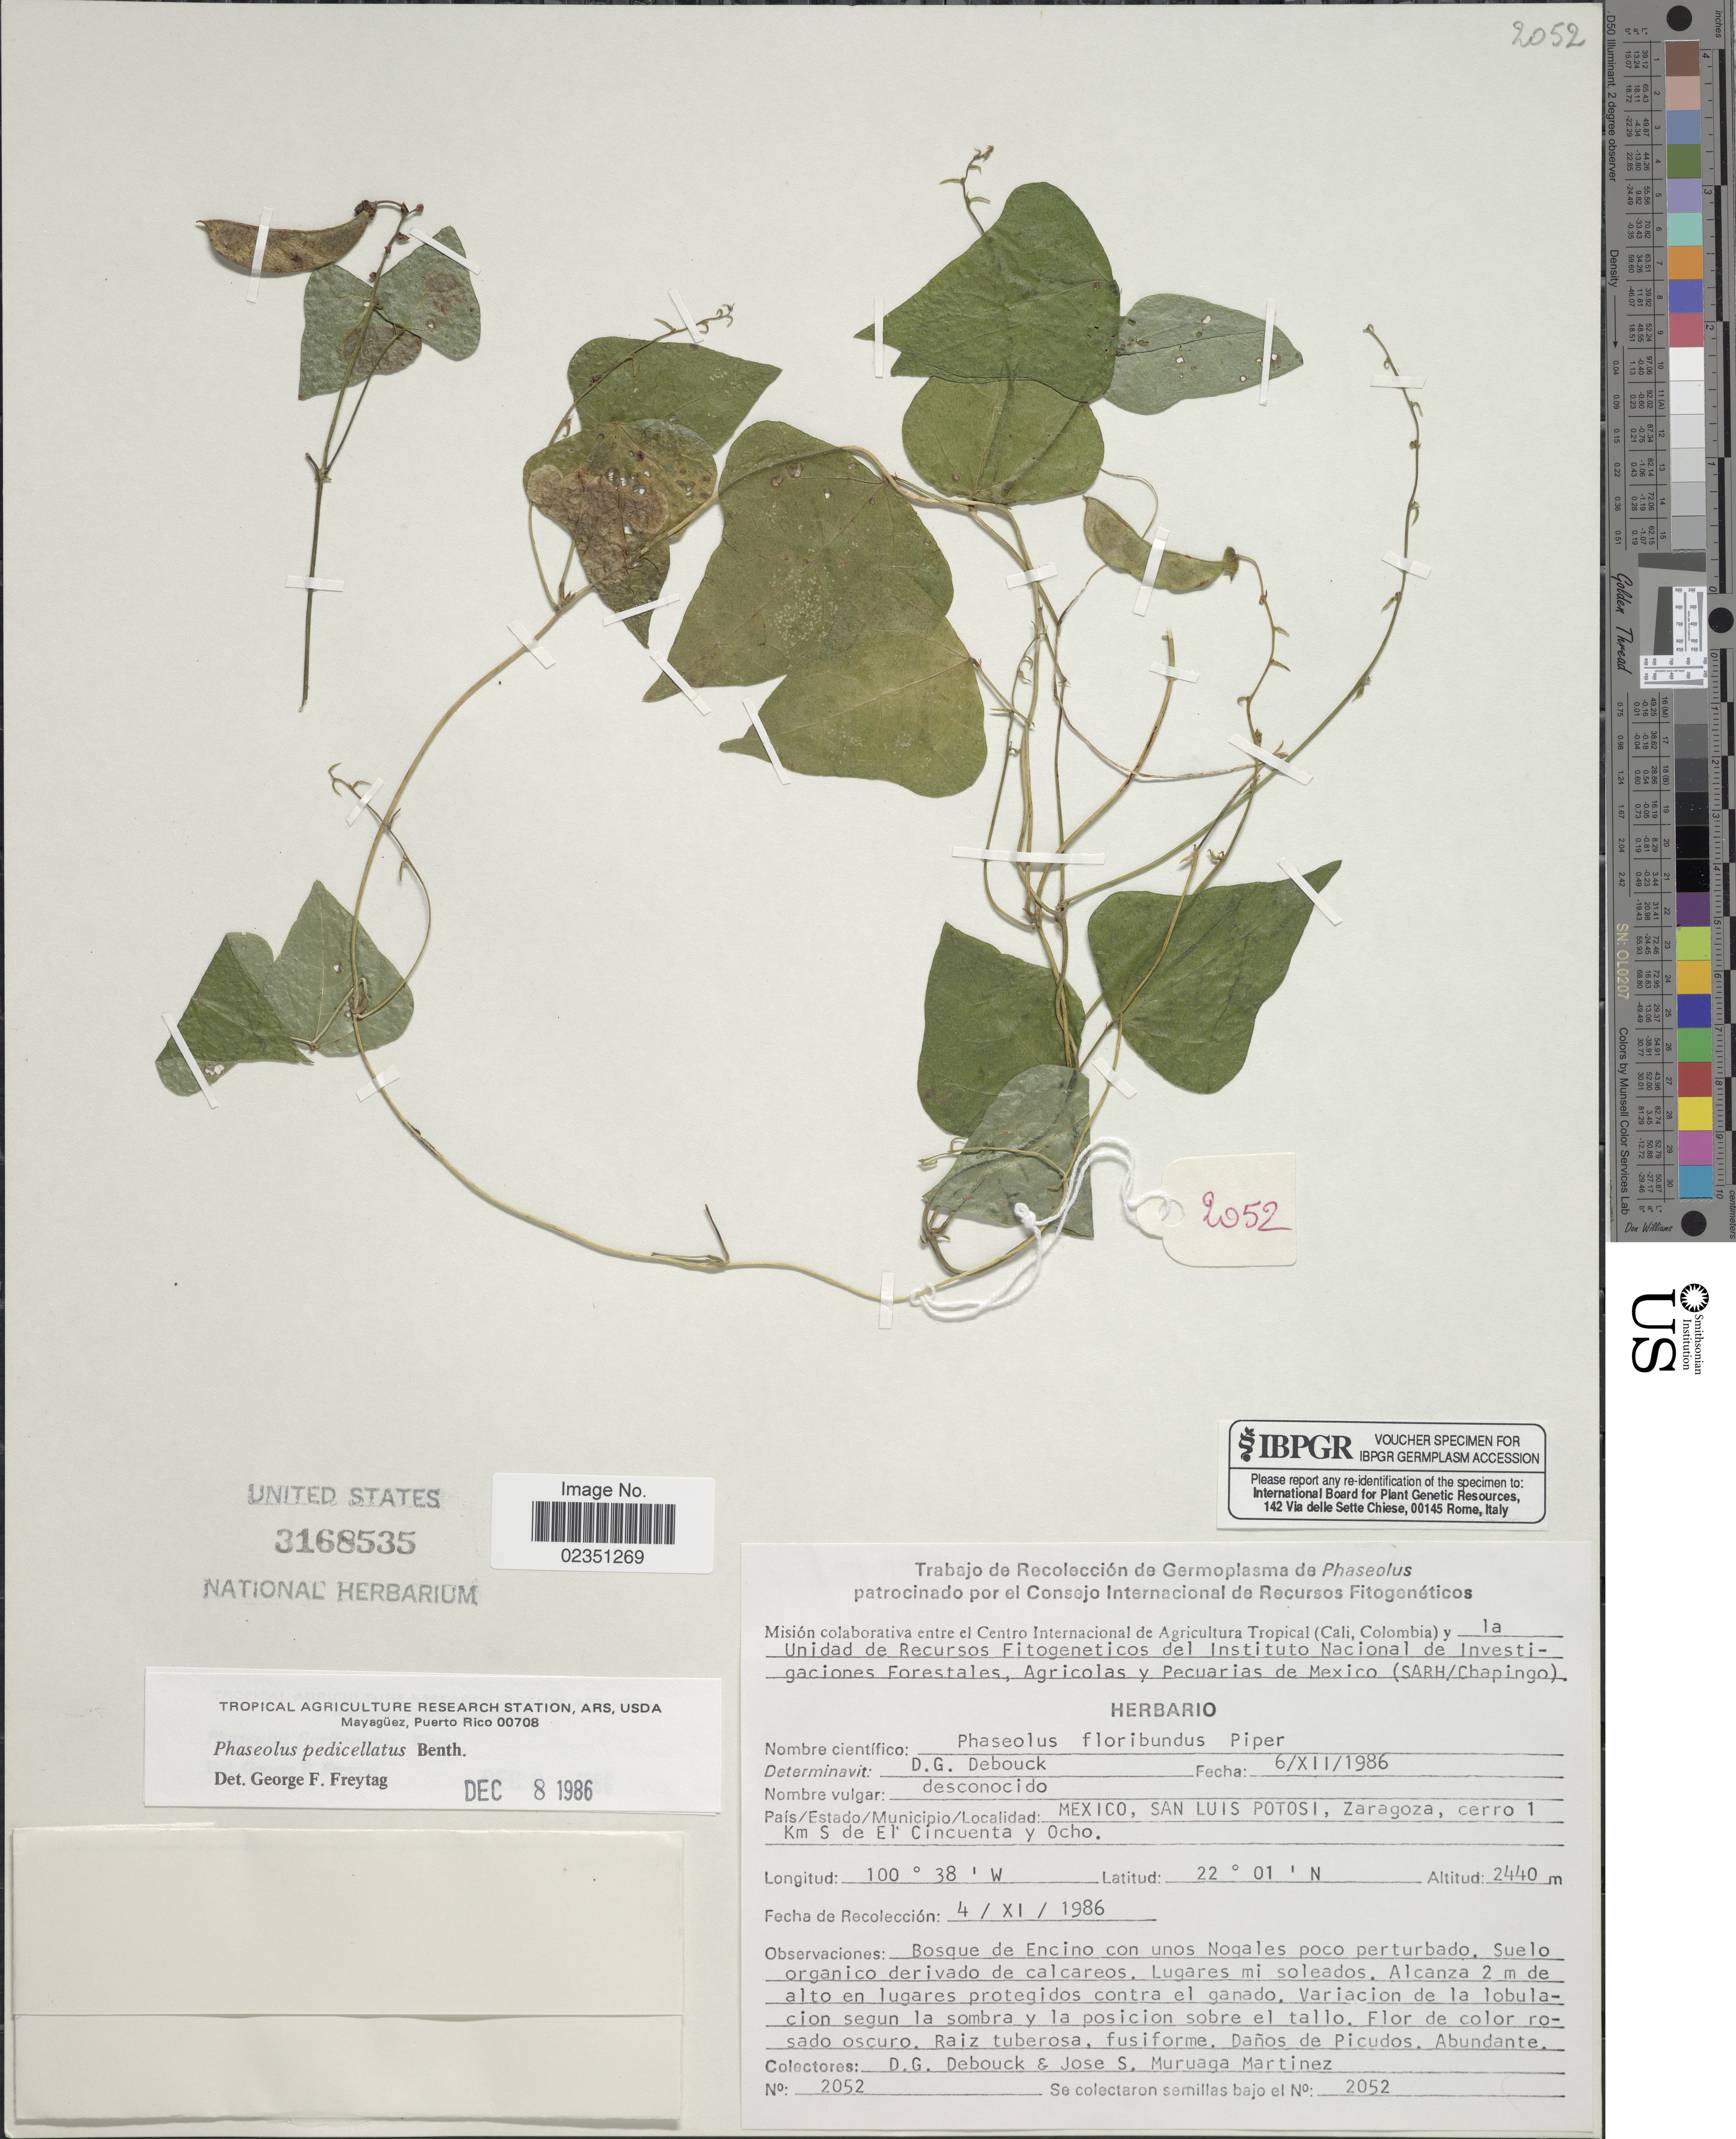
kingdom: Plantae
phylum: Tracheophyta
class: Magnoliopsida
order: Fabales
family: Fabaceae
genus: Phaseolus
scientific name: Phaseolus pedicellatus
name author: Benth.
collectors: D. Debouck & J. Muruaga Martinez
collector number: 2052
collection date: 1986-11-04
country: Mexico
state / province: San Luis Potosí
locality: Zaragoza, cerro 1 Km S de El Cincuenta y Ocho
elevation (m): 2440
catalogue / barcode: US 3168535